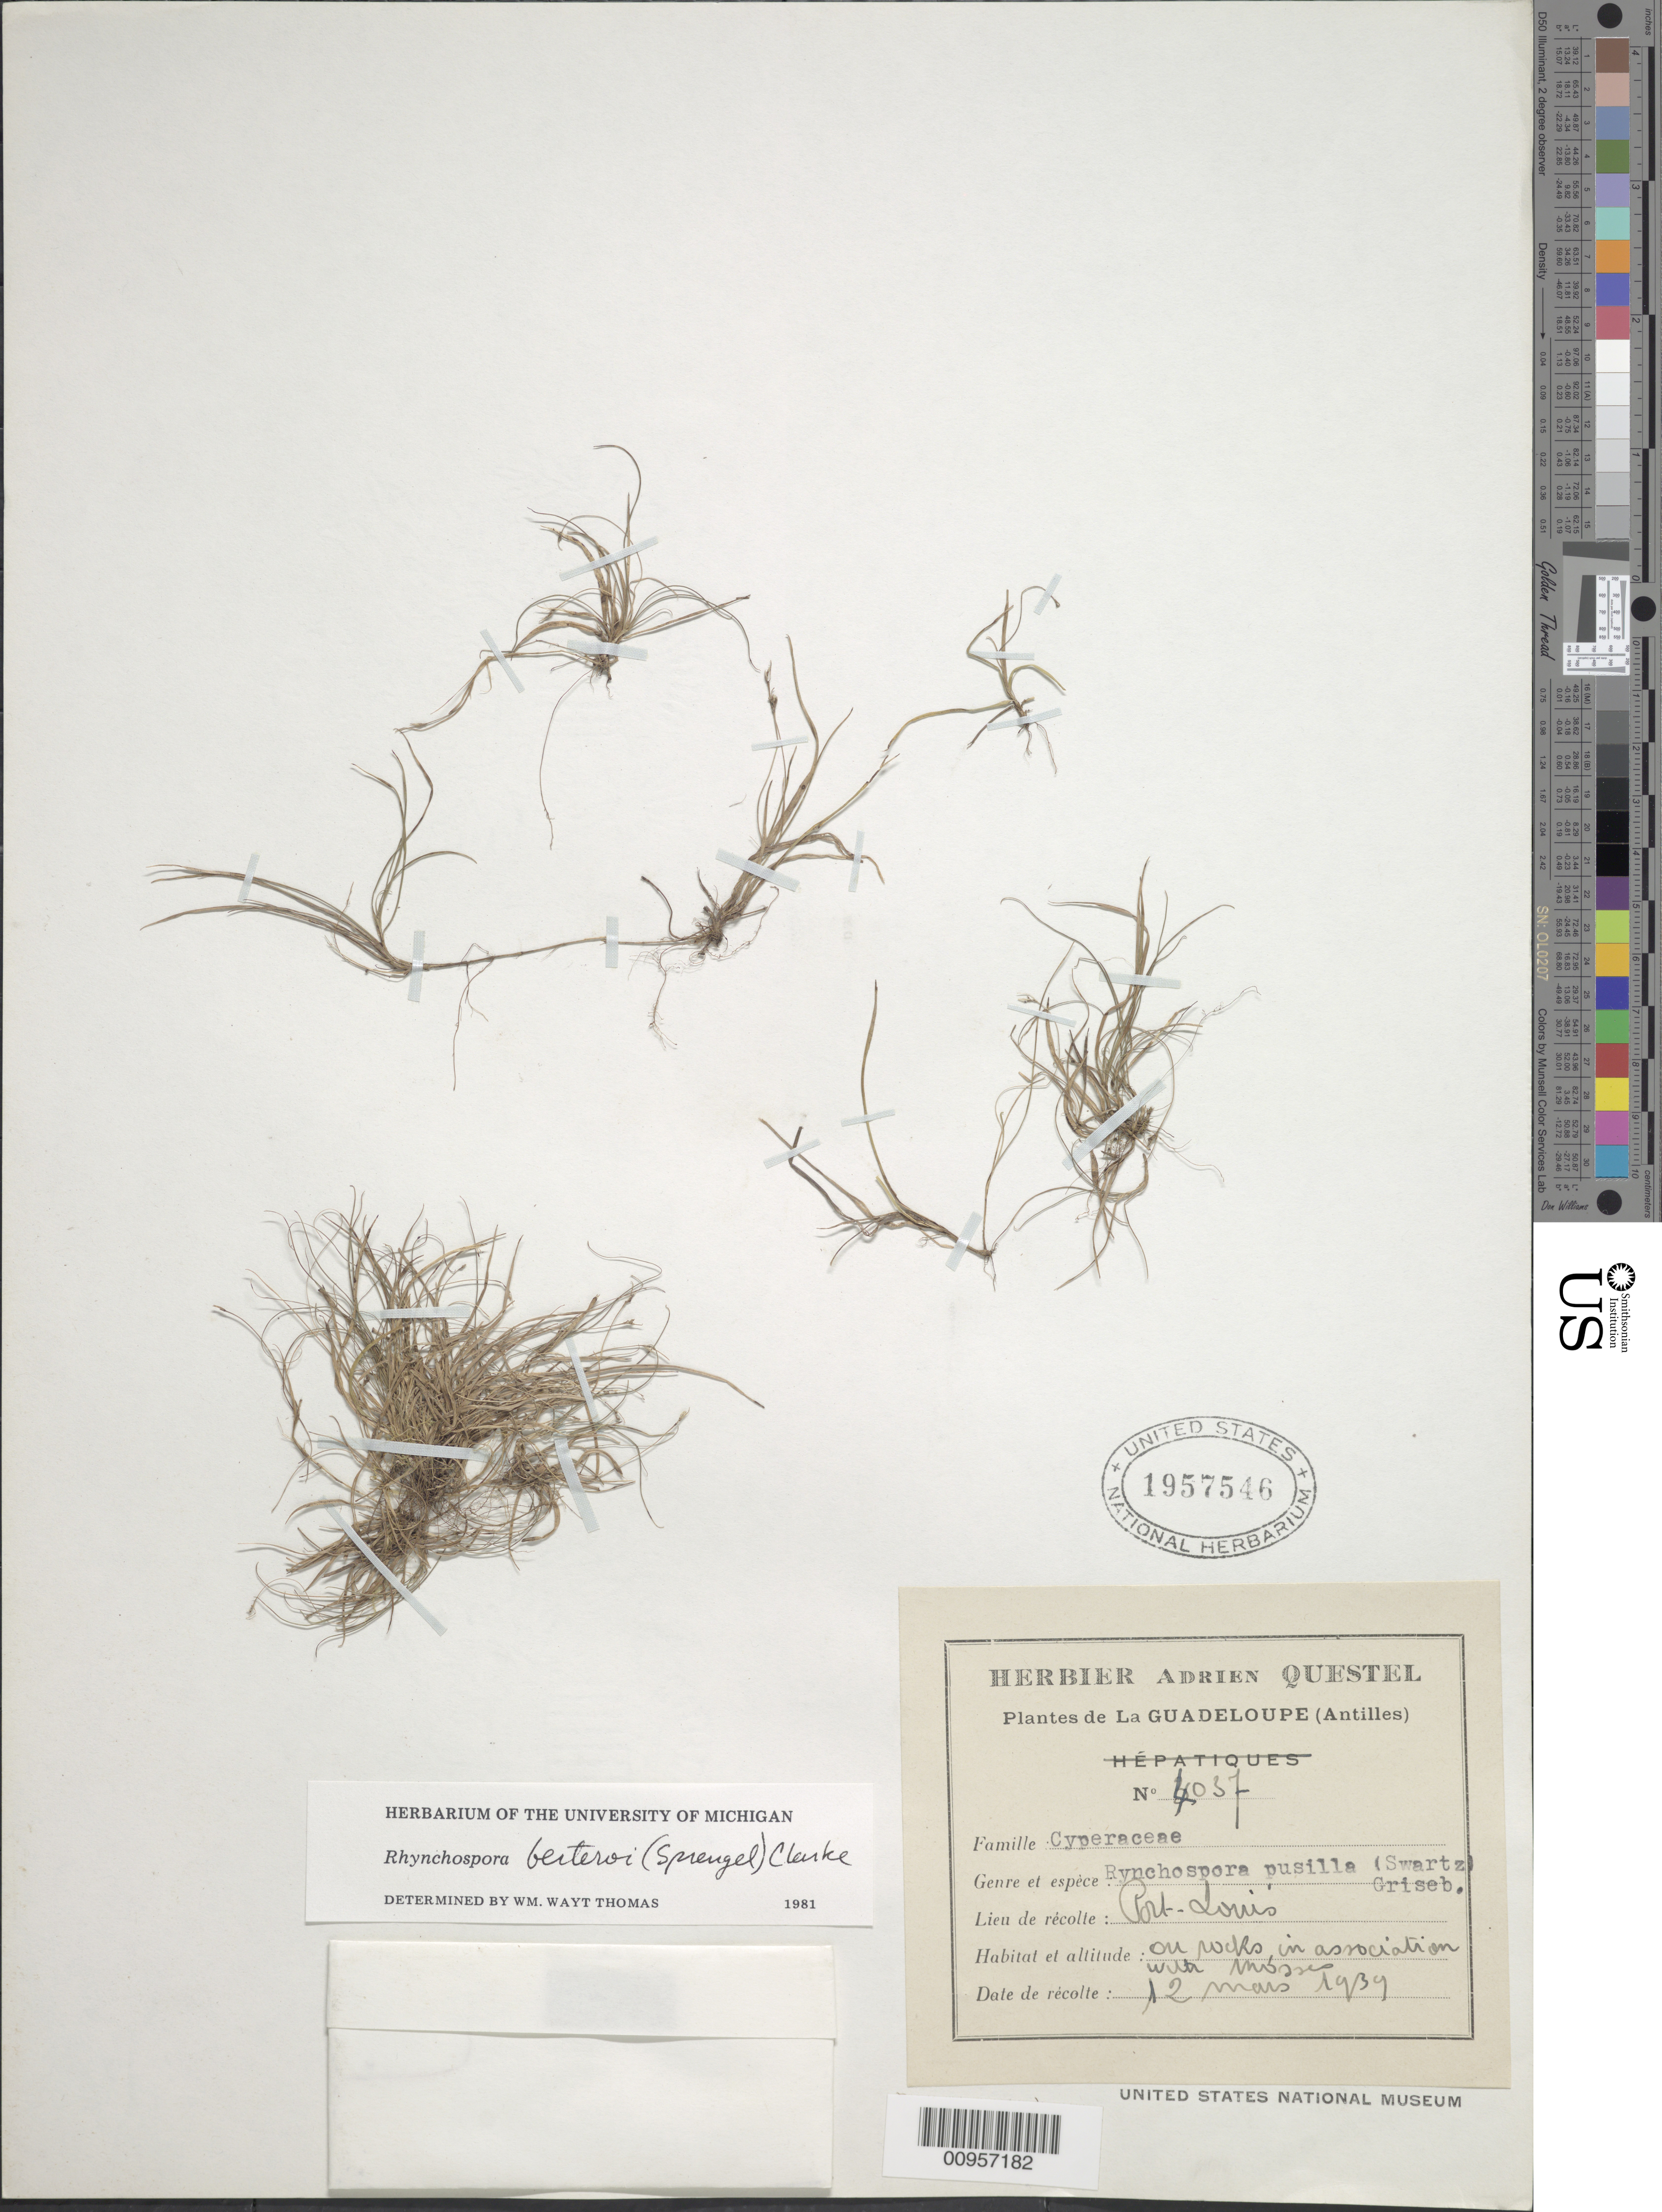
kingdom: Plantae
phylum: Tracheophyta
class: Liliopsida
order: Poales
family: Cyperaceae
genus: Rhynchospora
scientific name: Rhynchospora berteroi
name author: (Spreng.) C.B. Clarke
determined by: Thomas, W. W., (NY), New York Botanical Garden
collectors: A. Questel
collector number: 4037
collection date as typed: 12 Mar 1939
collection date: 1939-03-12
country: Guadeloupe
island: Grande Terre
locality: Port Louis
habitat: On rocks in association with mosses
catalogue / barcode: US 1957546